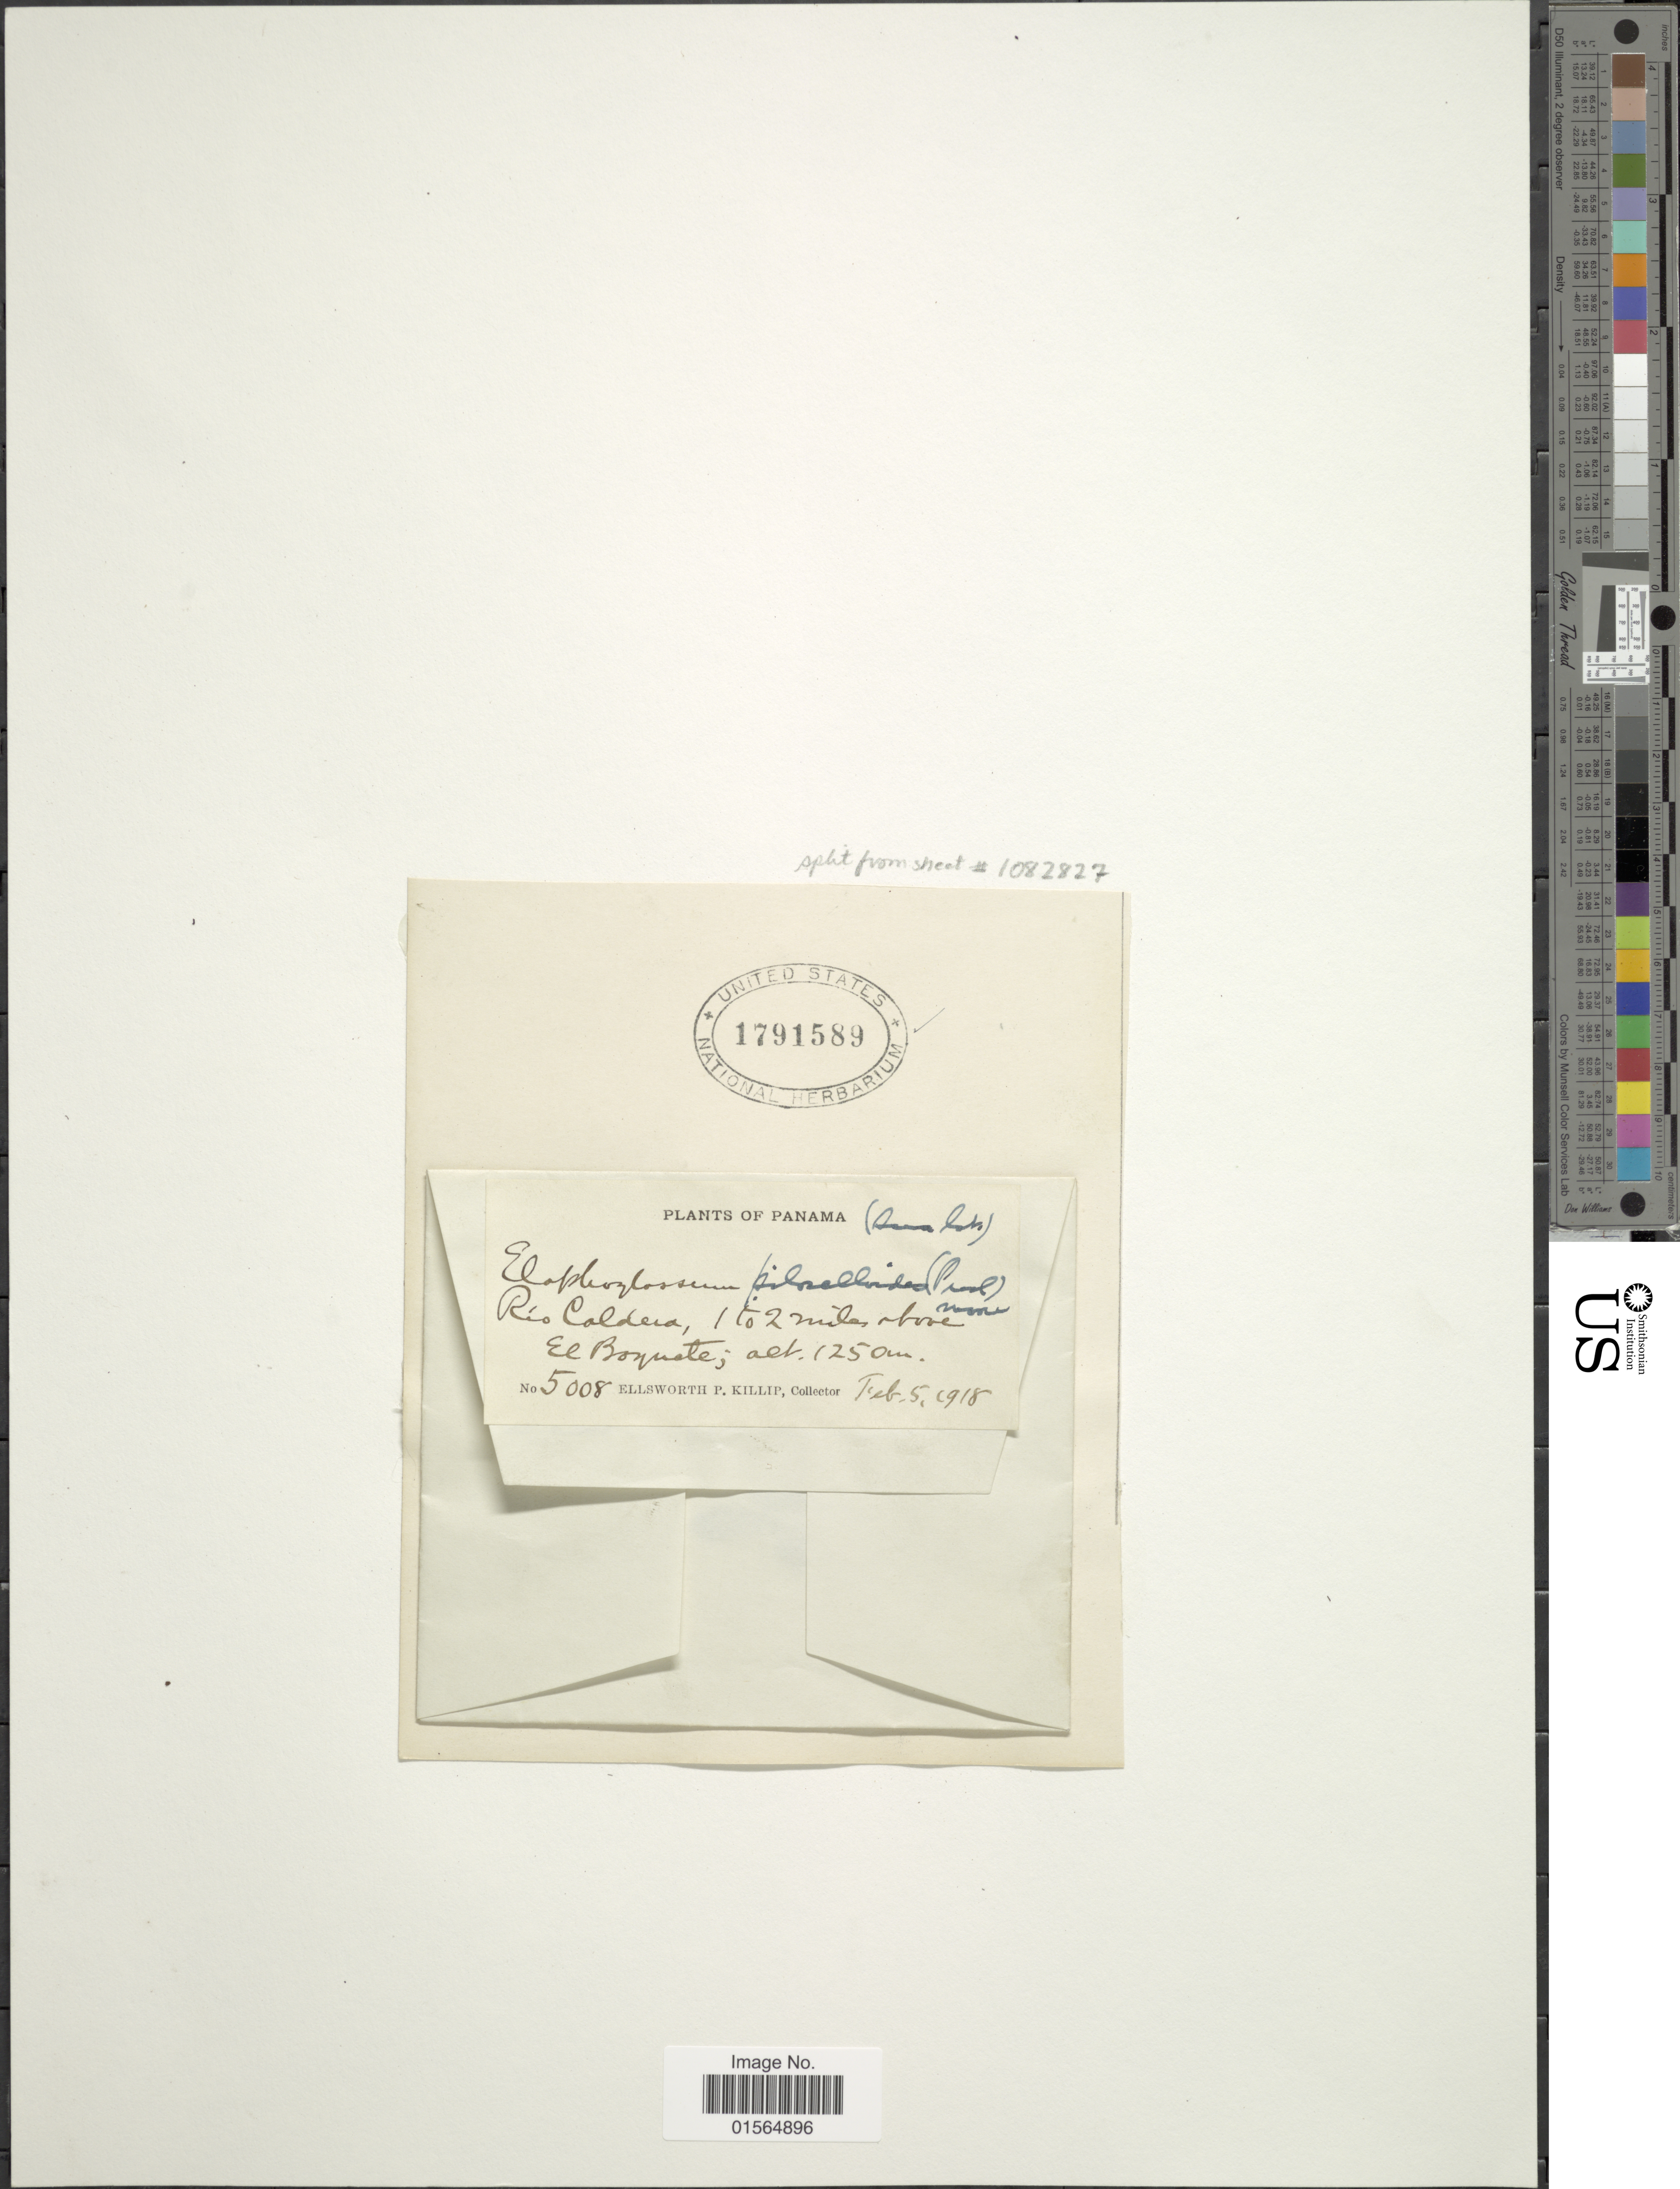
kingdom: Plantae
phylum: Tracheophyta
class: Polypodiopsida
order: Polypodiales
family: Dryopteridaceae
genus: Elaphoglossum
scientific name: Elaphoglossum piloselloides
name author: (C. Presl) T. Moore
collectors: E. P. Killip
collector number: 5008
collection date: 1918-02-05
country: Panama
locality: Rio Caldera, 1 to 2 miles above El Boquete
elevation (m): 1250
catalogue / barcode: US 1791589